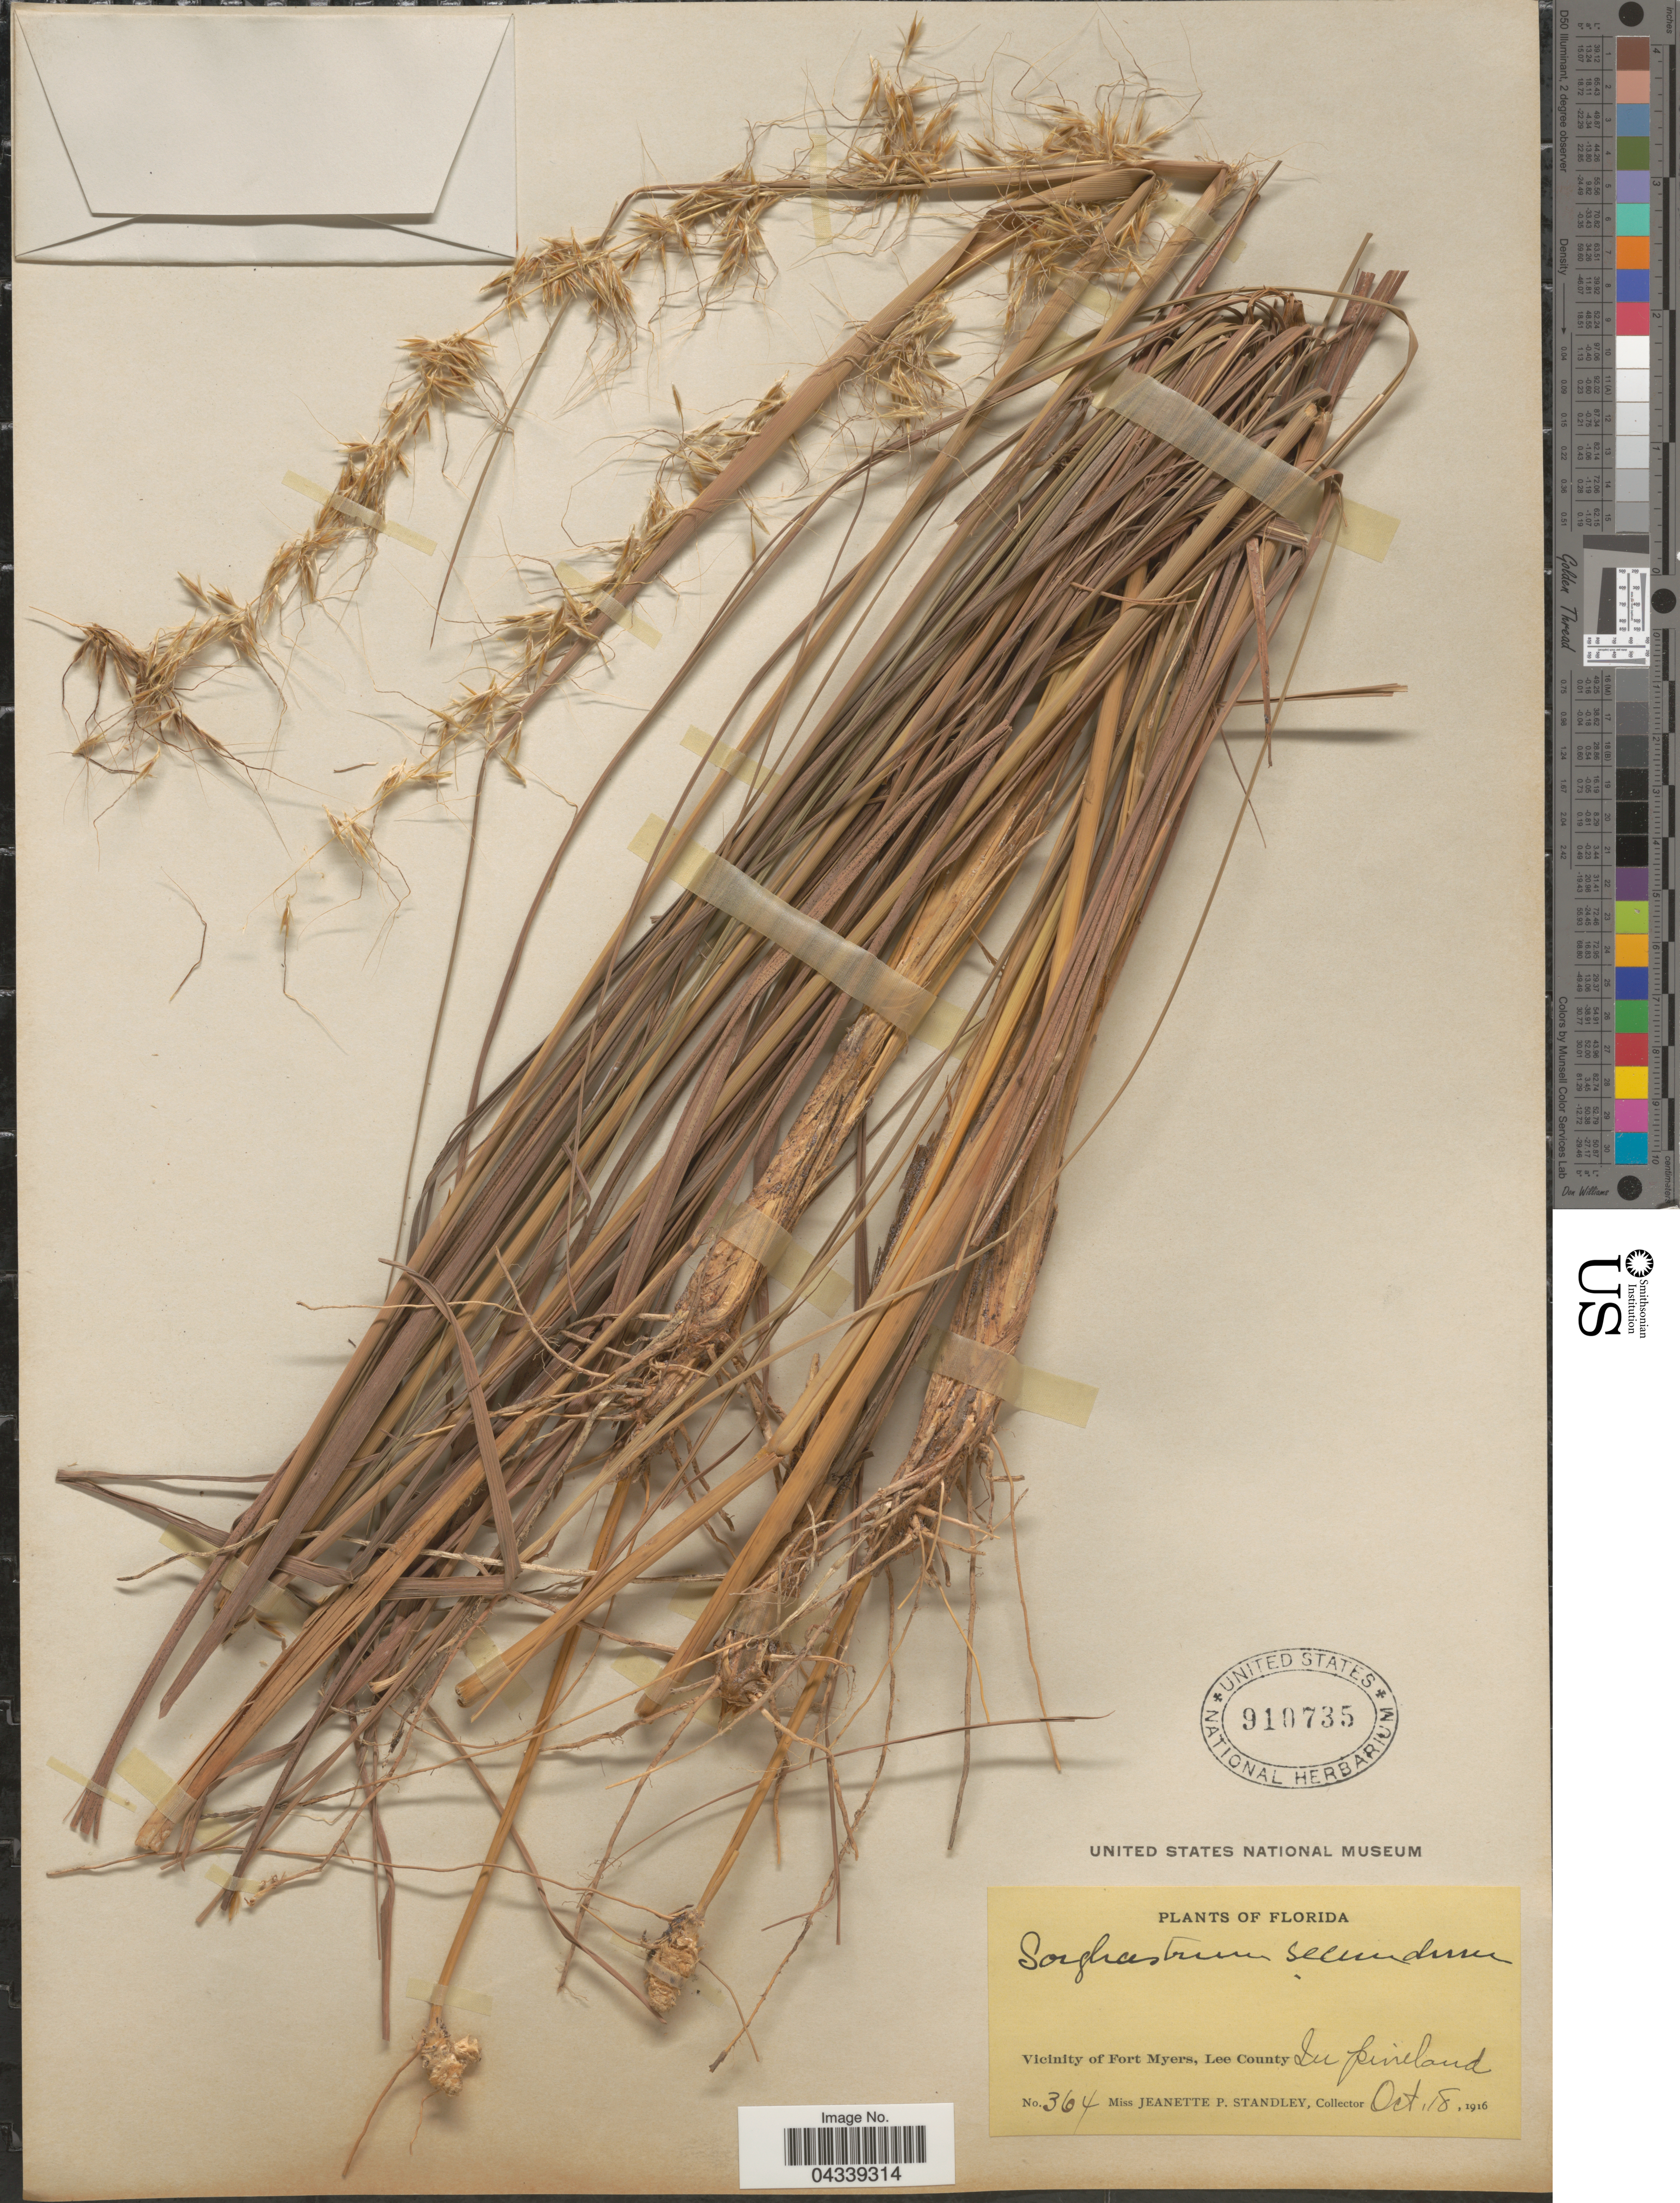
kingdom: Plantae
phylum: Tracheophyta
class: Liliopsida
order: Poales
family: Poaceae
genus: Sorghastrum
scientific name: Sorghastrum secundum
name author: (Elliott) Nash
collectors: J. P. Standley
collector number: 364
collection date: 1916-10-18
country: United States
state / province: Florida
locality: Vicinity of Fort Myers, Lee County.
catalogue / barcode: US 910735